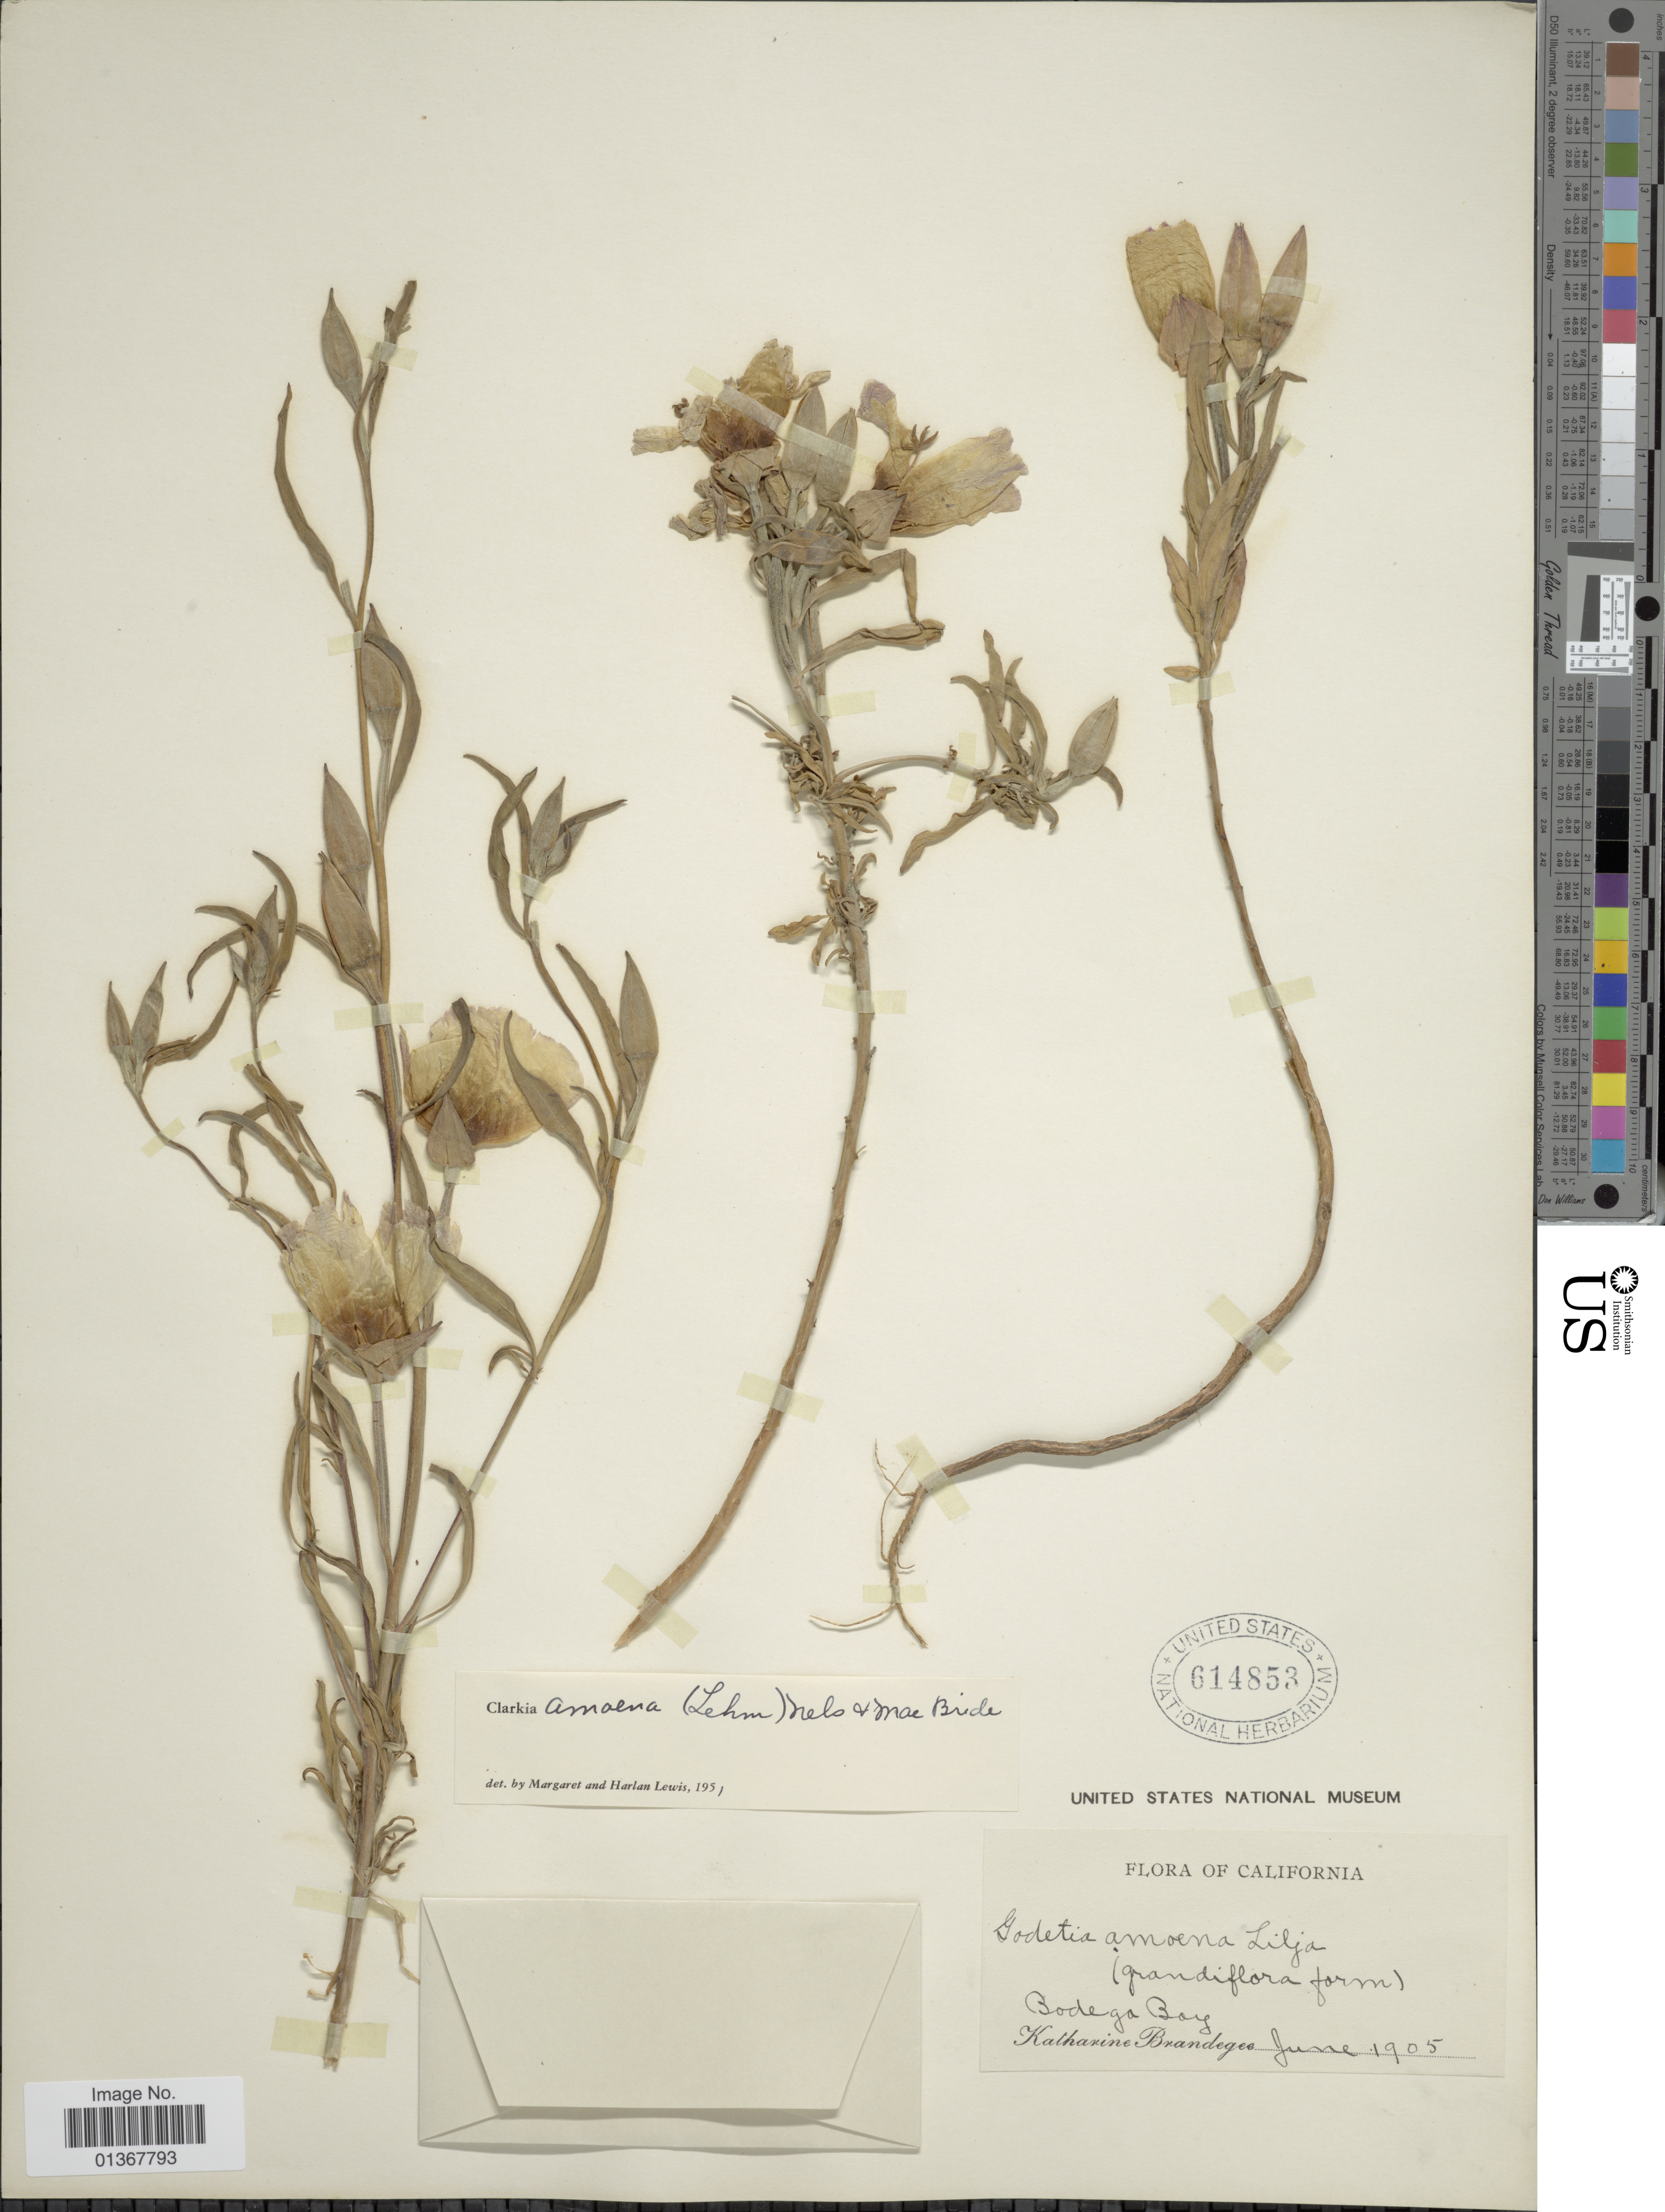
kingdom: Plantae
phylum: Tracheophyta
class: Magnoliopsida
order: Myrtales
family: Onagraceae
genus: Clarkia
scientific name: Clarkia amoena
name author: (Lehm.) A. Nelson & J.F. Macbr.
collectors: M. K. Brandegee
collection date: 1905-06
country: United States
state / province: California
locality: Bodega Bay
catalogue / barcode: US 614853